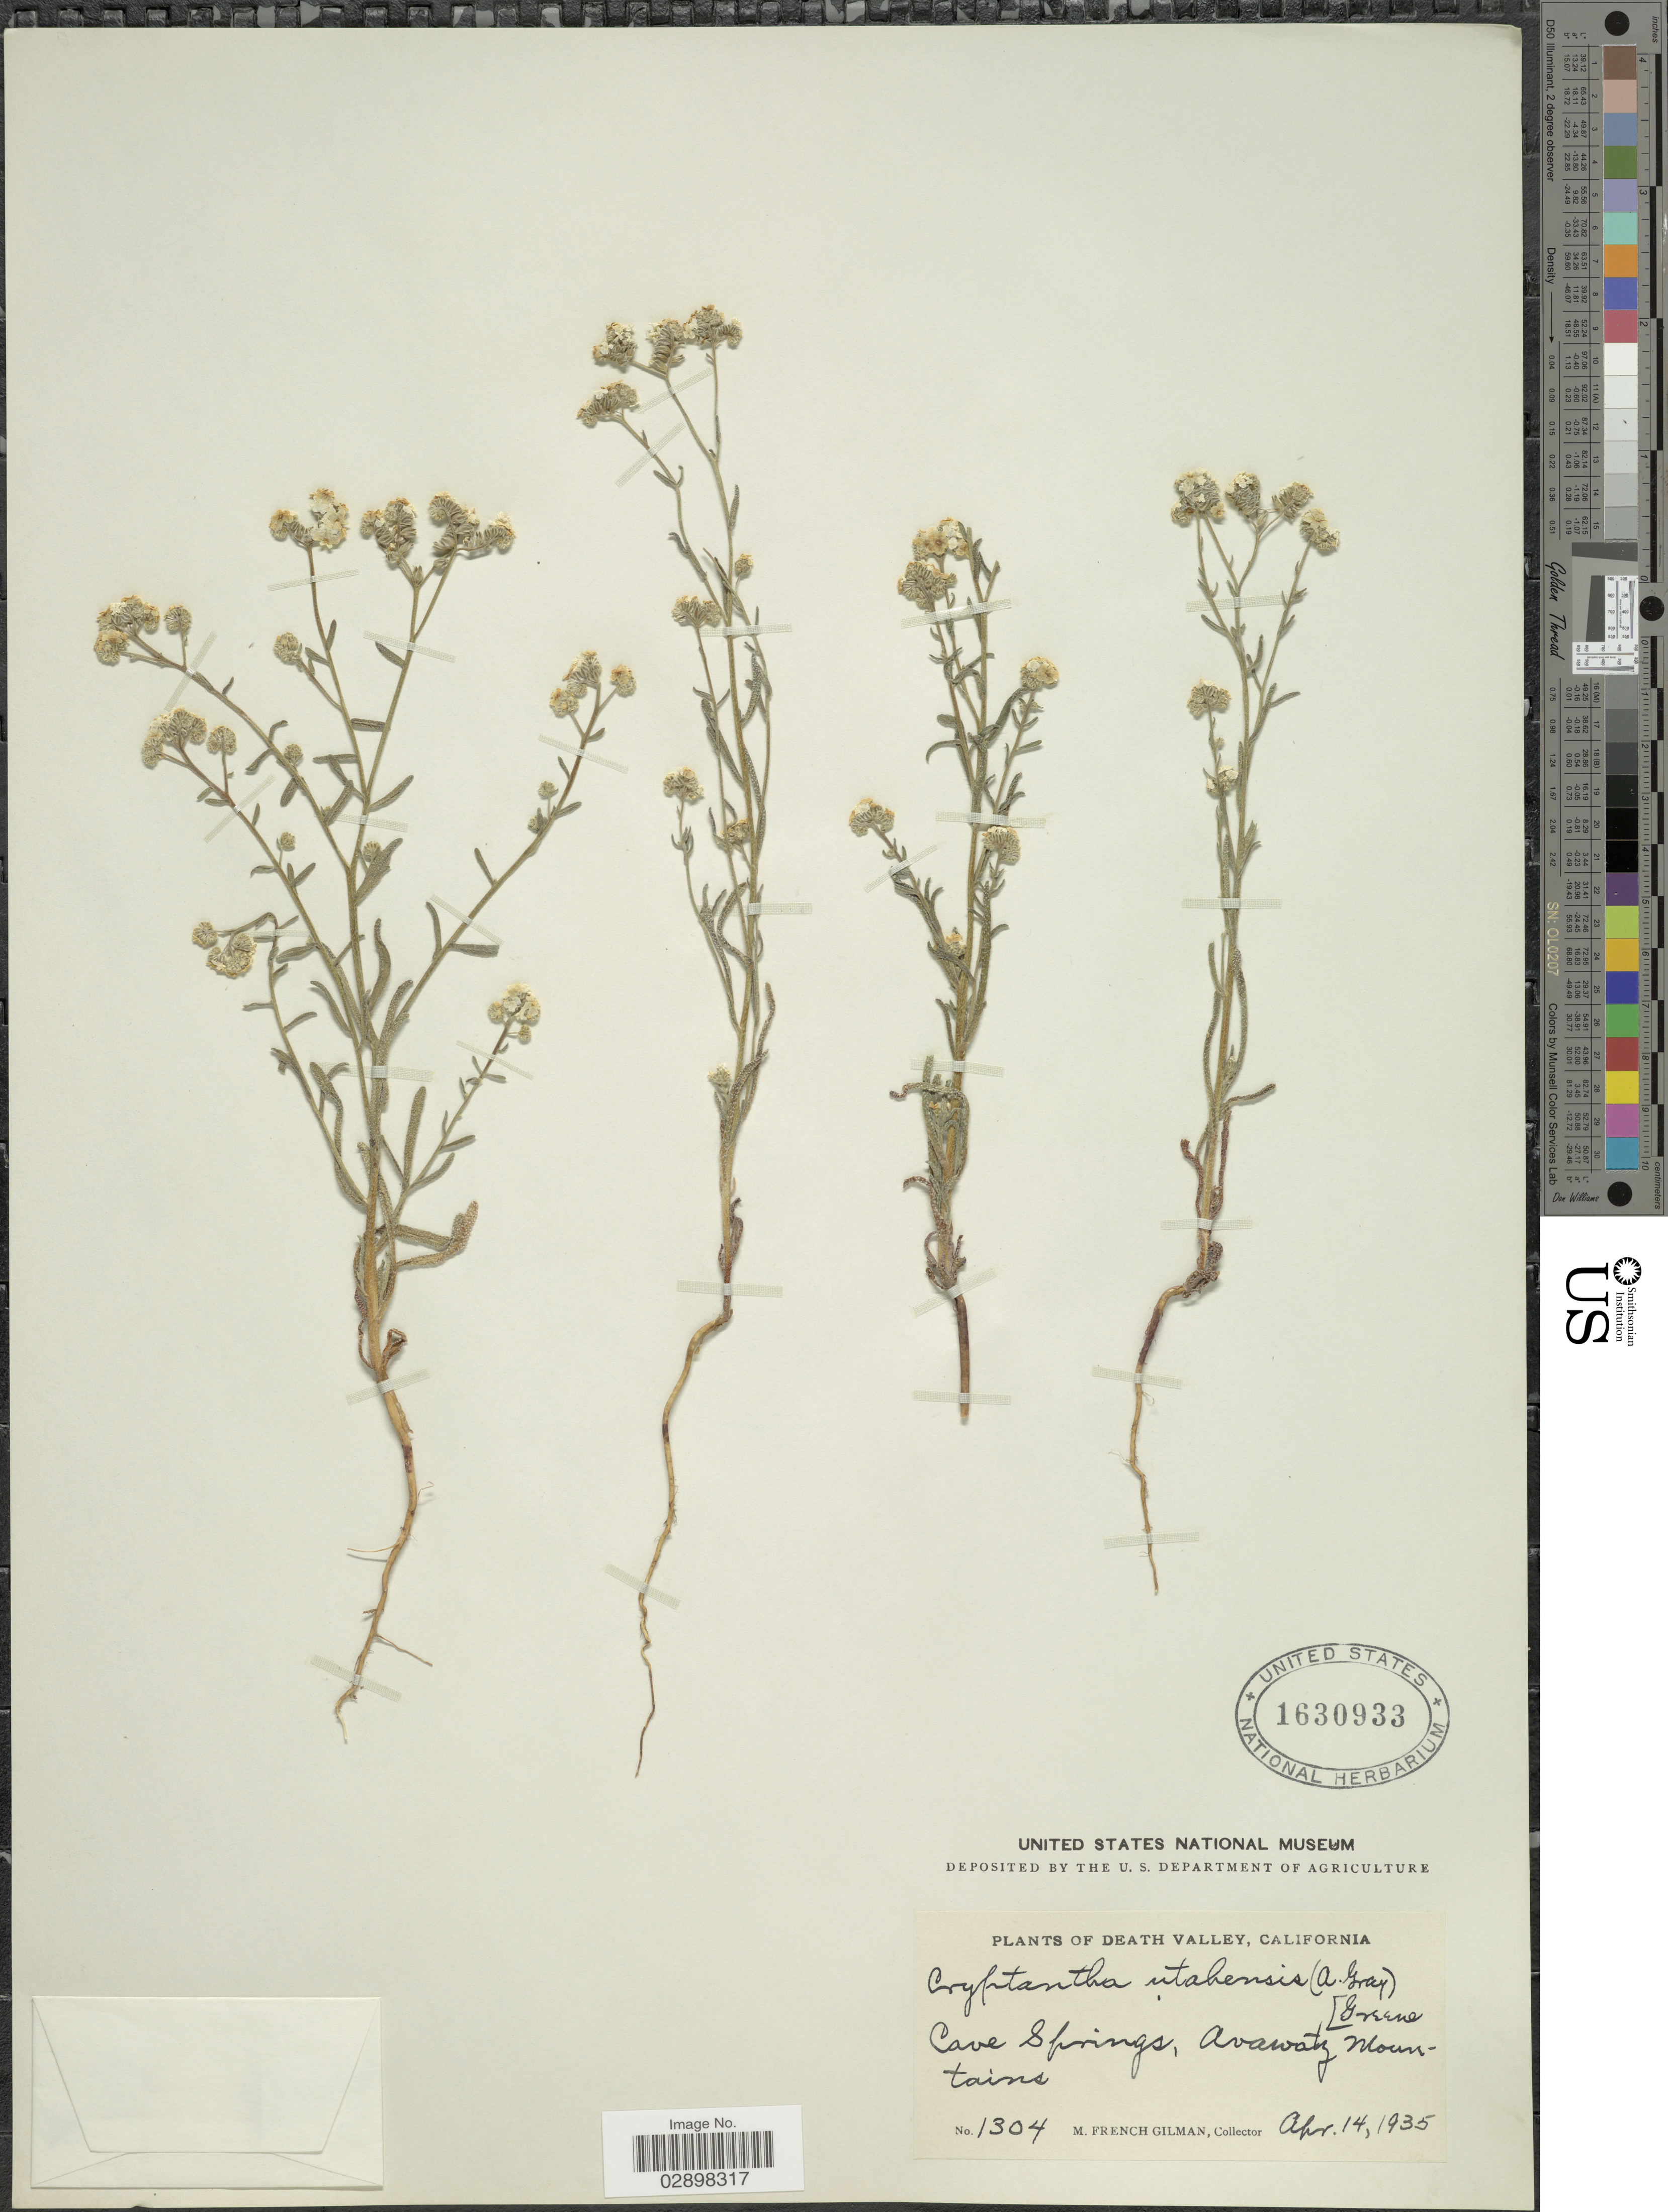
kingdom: Plantae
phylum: Tracheophyta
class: Magnoliopsida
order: Boraginales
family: Boraginaceae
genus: Cryptantha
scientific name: Cryptantha utahensis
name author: (A. Gray) Greene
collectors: M. F. Gilman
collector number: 1304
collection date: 1935-04-14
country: United States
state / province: California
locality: Death Valley, Cave Springs, Avawatz Mountains.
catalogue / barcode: US 1630933